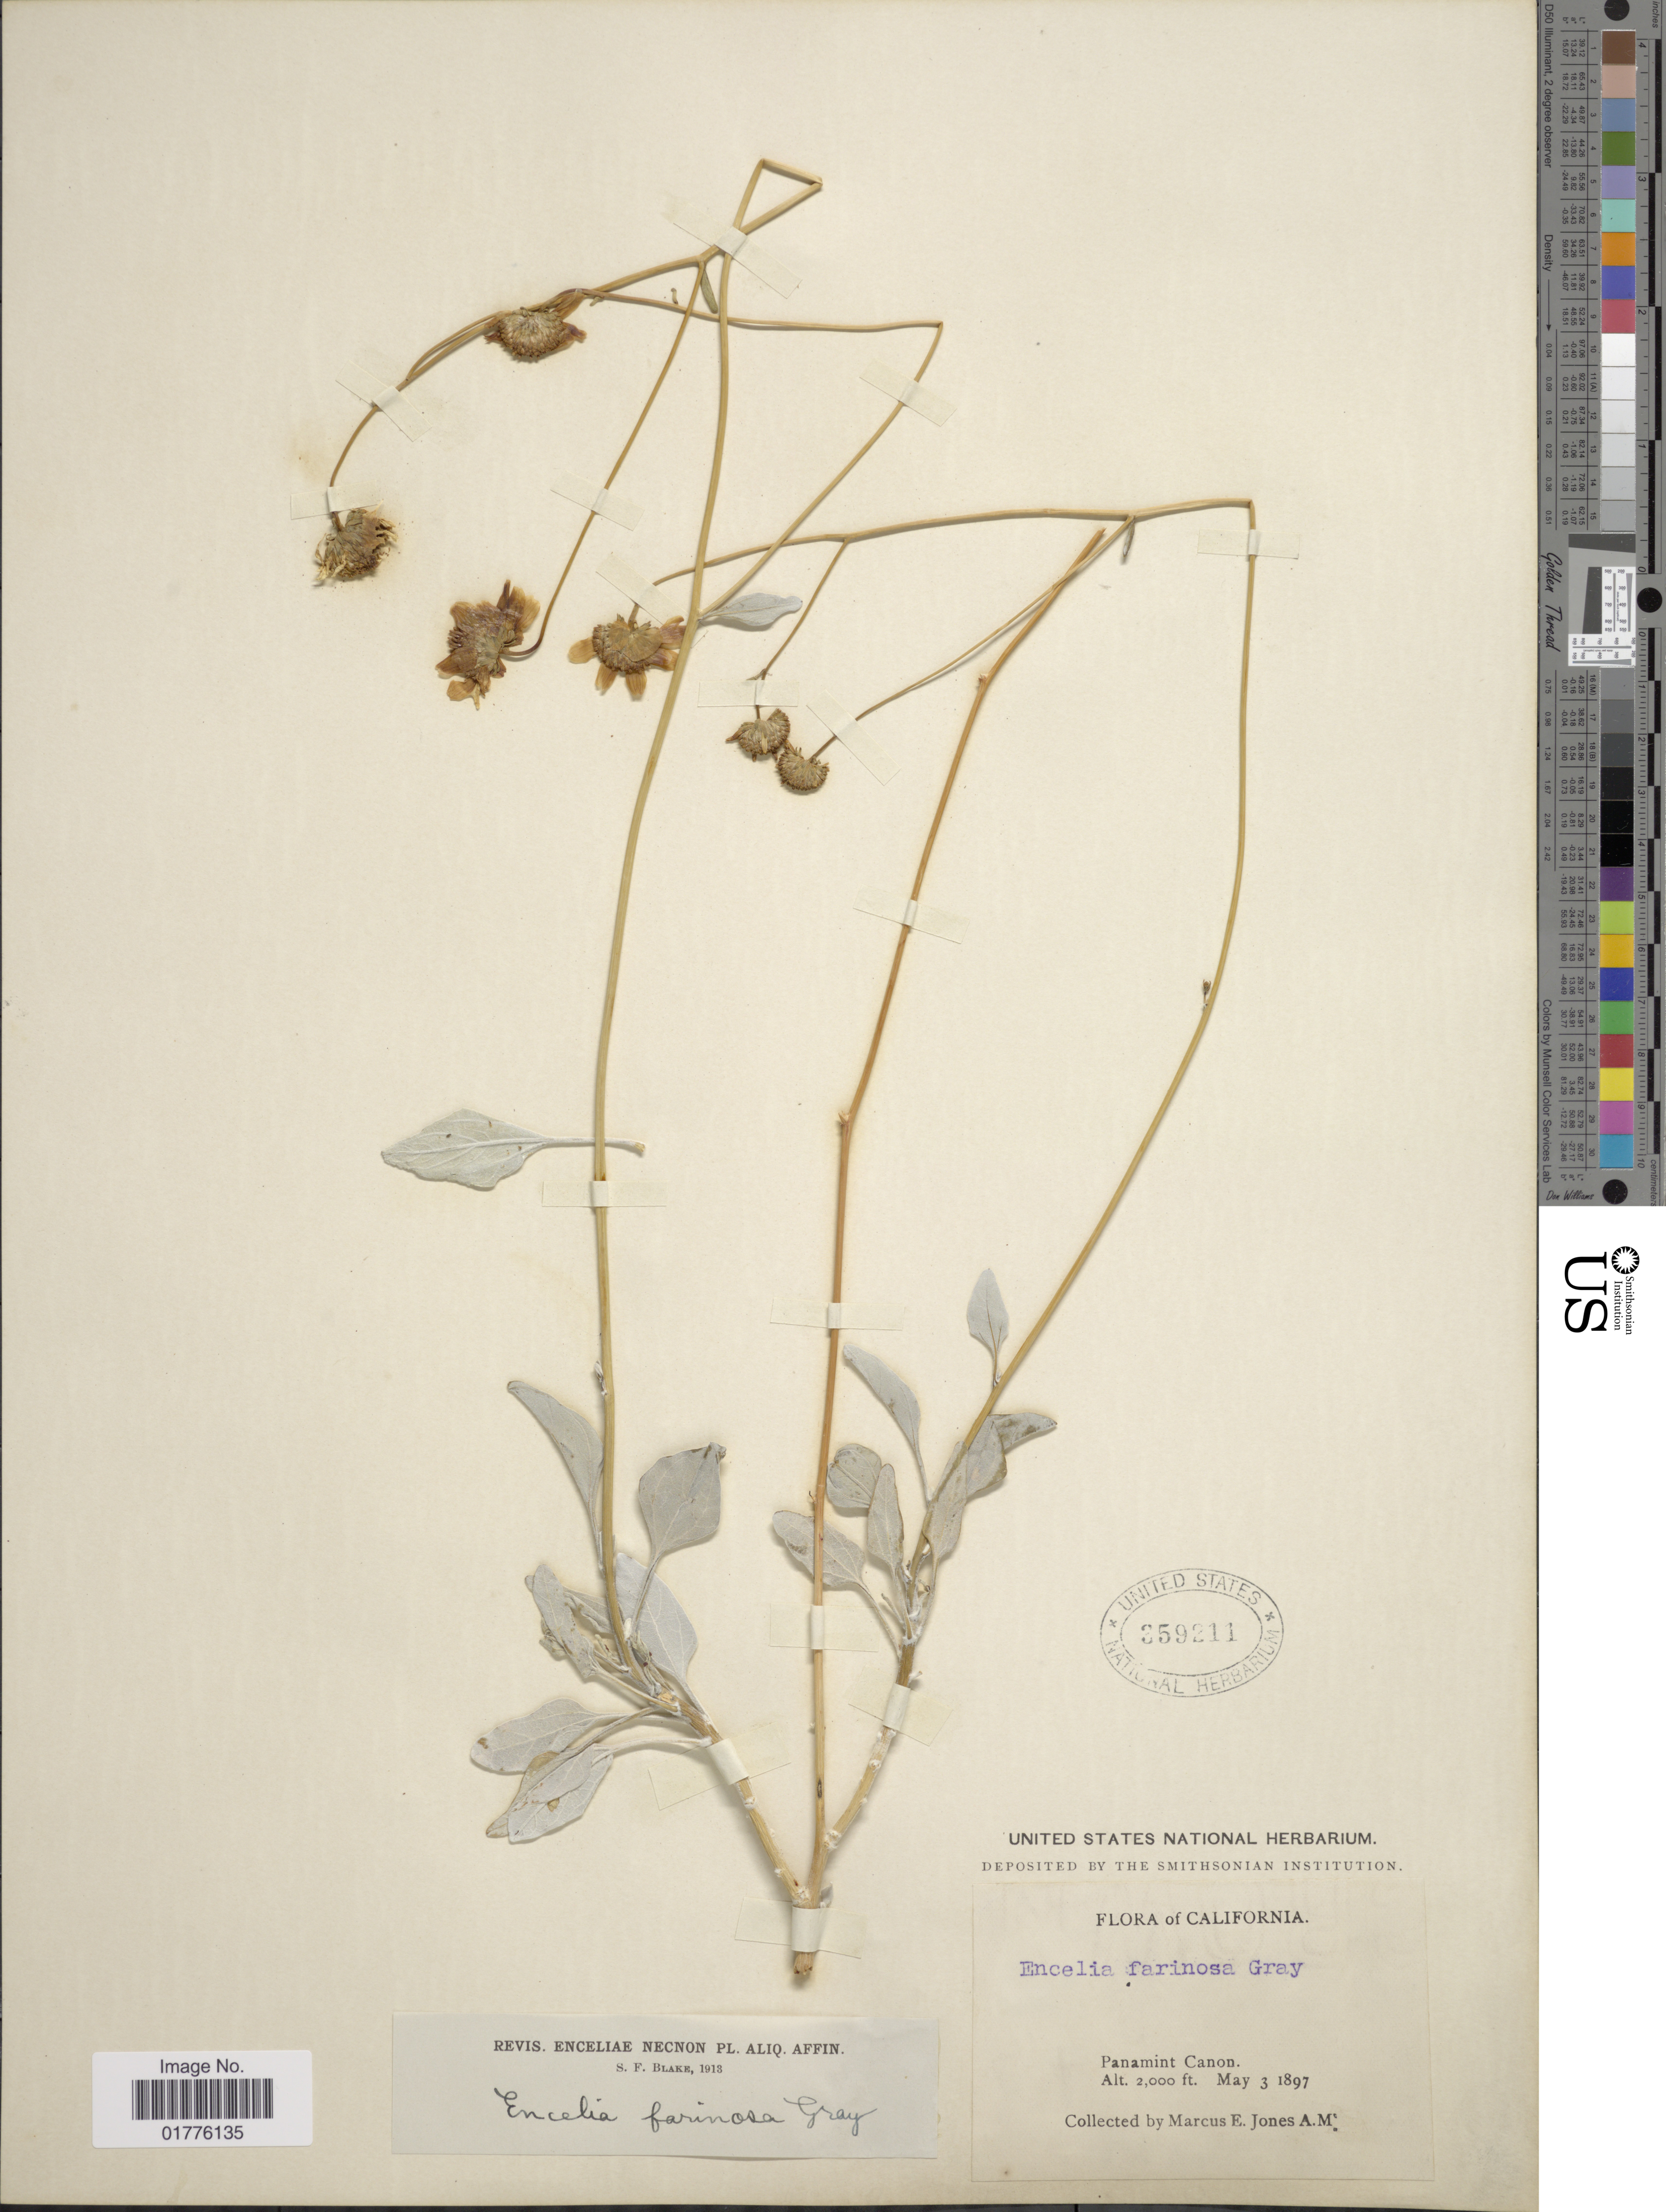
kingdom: Plantae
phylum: Tracheophyta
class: Magnoliopsida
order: Asterales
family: Asteraceae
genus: Encelia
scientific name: Encelia farinosa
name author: A. Gray ex Torr. in Emory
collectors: M. E. Jones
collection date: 1897-05-03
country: United States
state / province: California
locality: California. Panamint Canon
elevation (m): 610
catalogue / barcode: US 359311